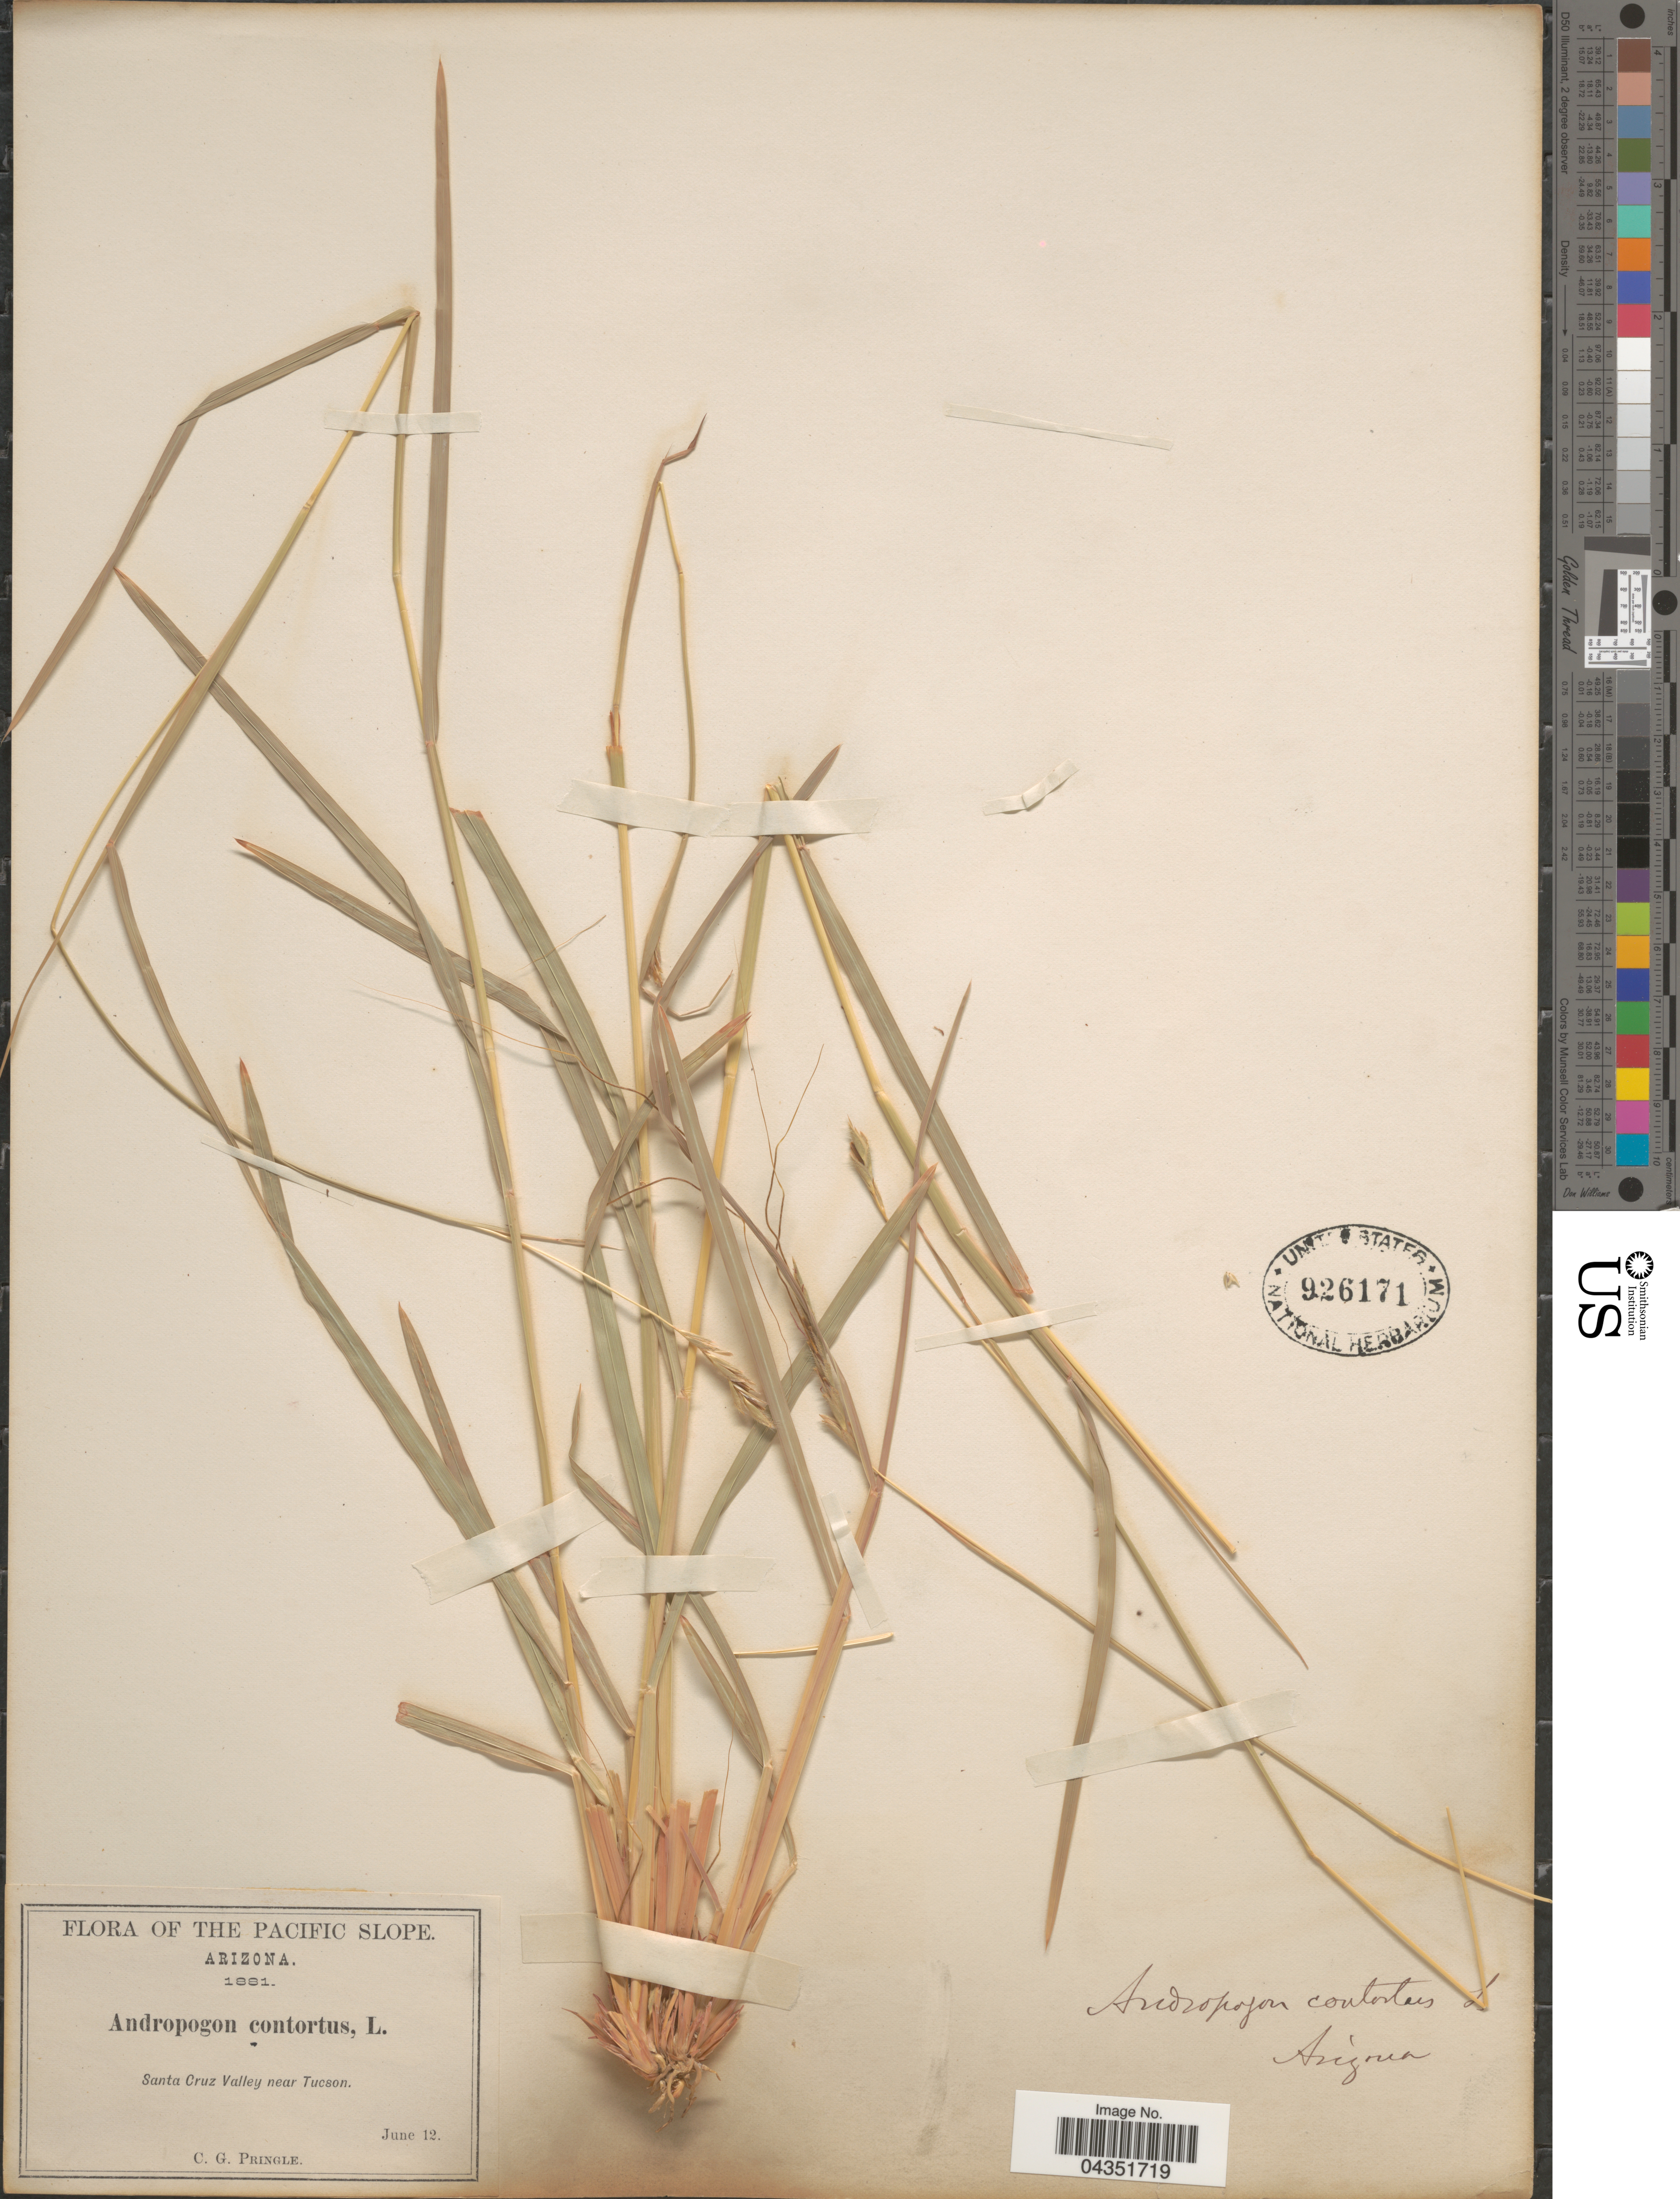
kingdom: Plantae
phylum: Tracheophyta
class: Liliopsida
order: Poales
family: Poaceae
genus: Heteropogon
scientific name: Heteropogon contortus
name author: (L.) P. Beauv. ex Roem. & Schult.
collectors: C. G. Pringle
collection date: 1881-06-12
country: United States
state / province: Arizona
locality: Pacific Slope. Santa Cruz Valley near Tucson.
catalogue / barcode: US 926171